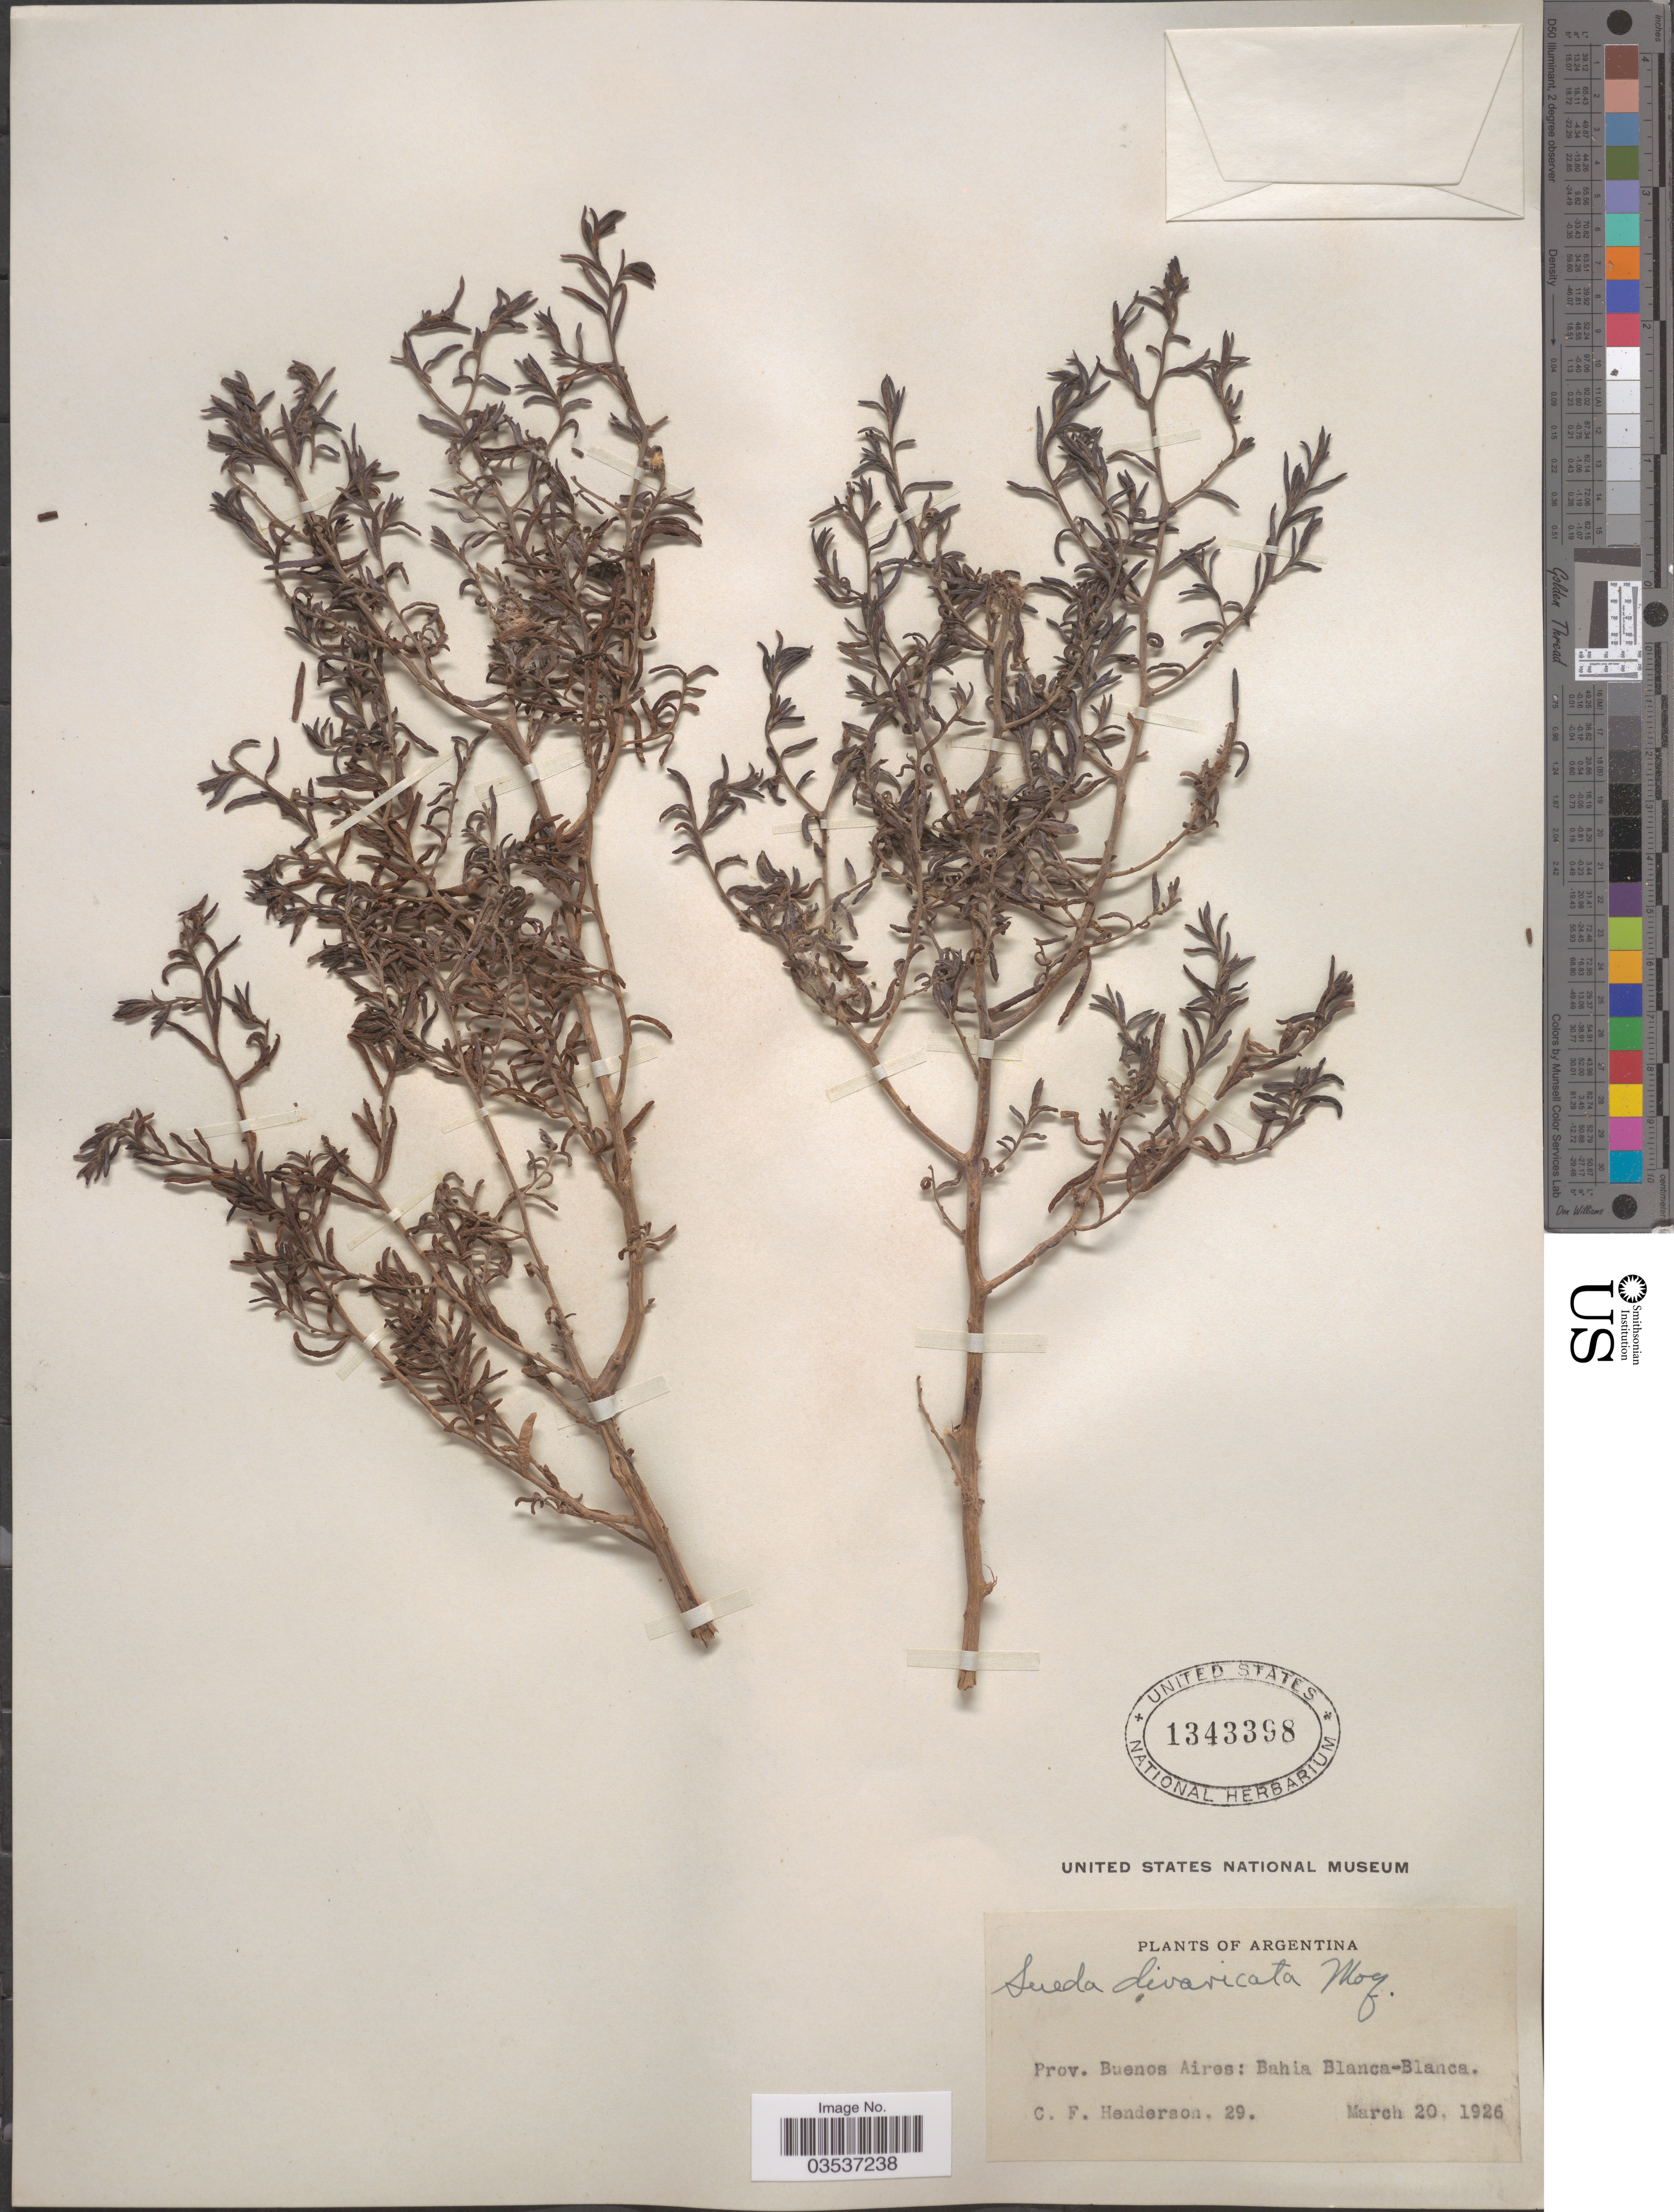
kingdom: Plantae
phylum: Tracheophyta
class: Magnoliopsida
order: Caryophyllales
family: Amaranthaceae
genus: Suaeda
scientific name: Suaeda divaricata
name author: Moq.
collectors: C. Henderson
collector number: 29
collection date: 1926-03-20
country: Argentina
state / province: Buenos Aires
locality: Bahia Blanca-Blanca.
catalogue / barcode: US 1343398